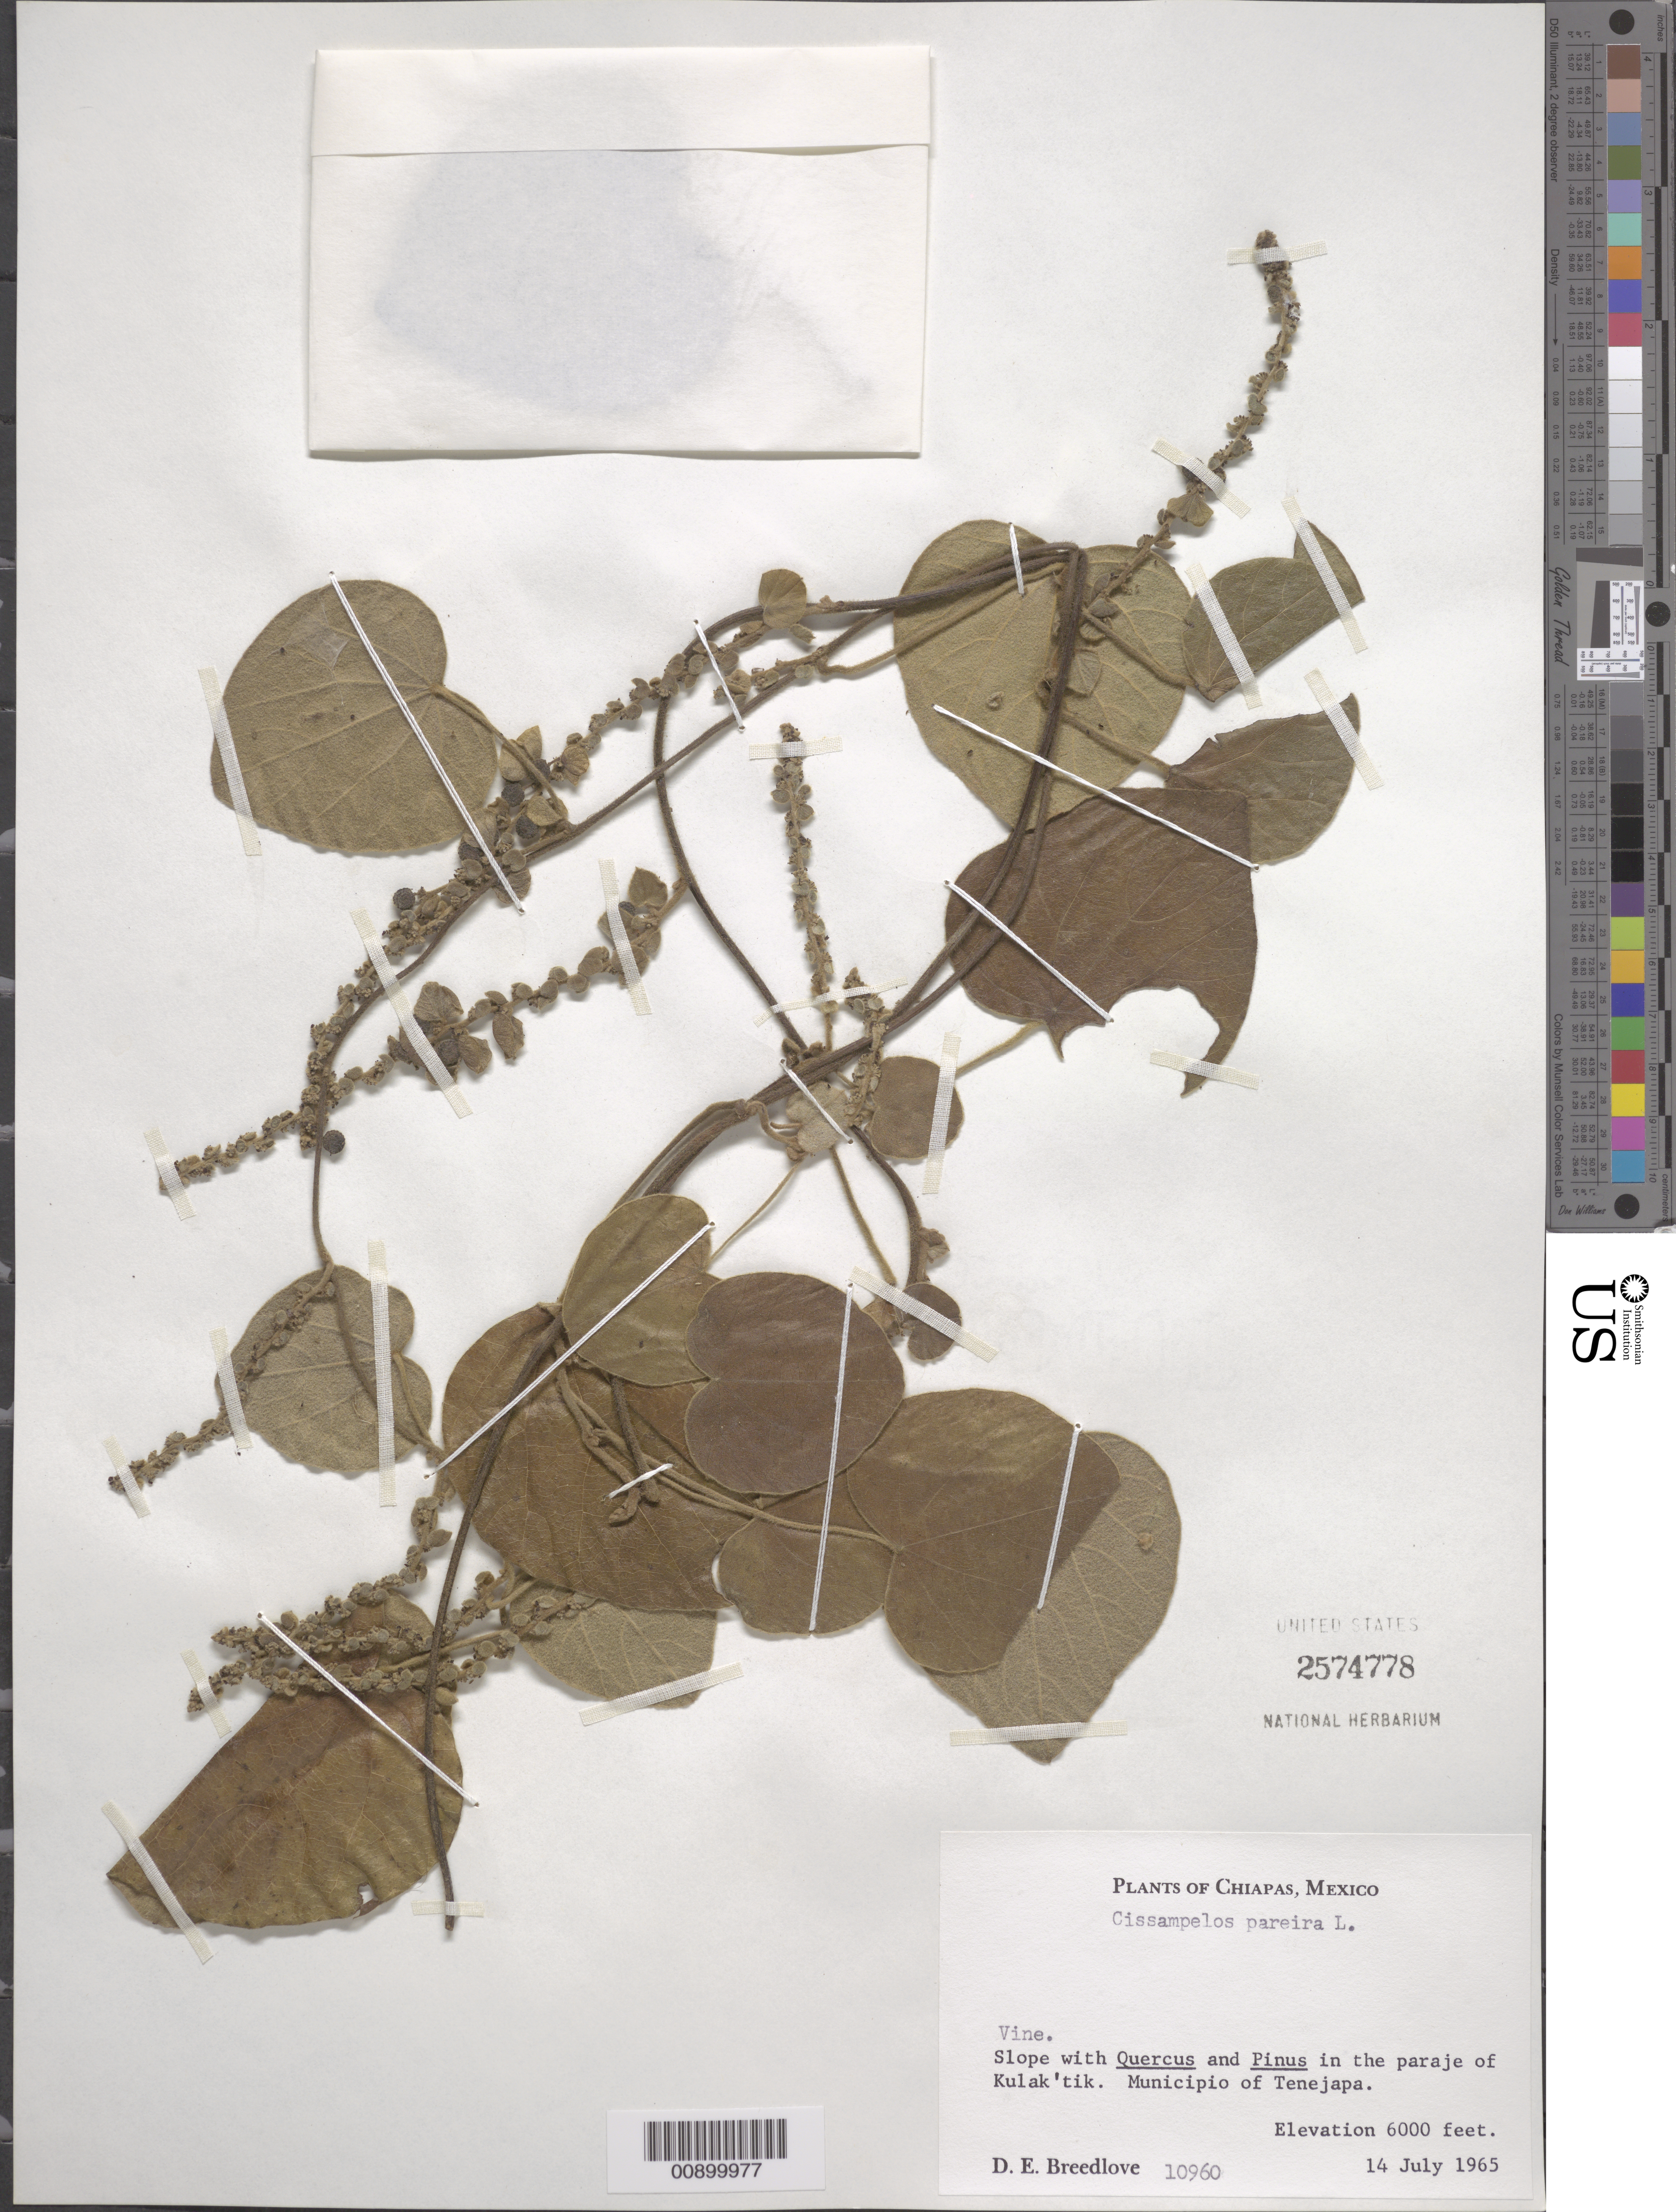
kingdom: Plantae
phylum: Tracheophyta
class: Magnoliopsida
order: Ranunculales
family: Menispermaceae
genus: Cissampelos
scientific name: Cissampelos pareira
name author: L.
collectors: D. E. Breedlove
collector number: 10960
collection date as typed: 14 Jul 1965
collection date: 1965-07-14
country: Mexico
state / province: Chiapas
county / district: Tenejapa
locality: In the paraje of Kulak'tik. Municipio of Tenejapa, Chiapas.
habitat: Slope with Quercus and Pinus.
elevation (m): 1829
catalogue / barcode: US 2574778